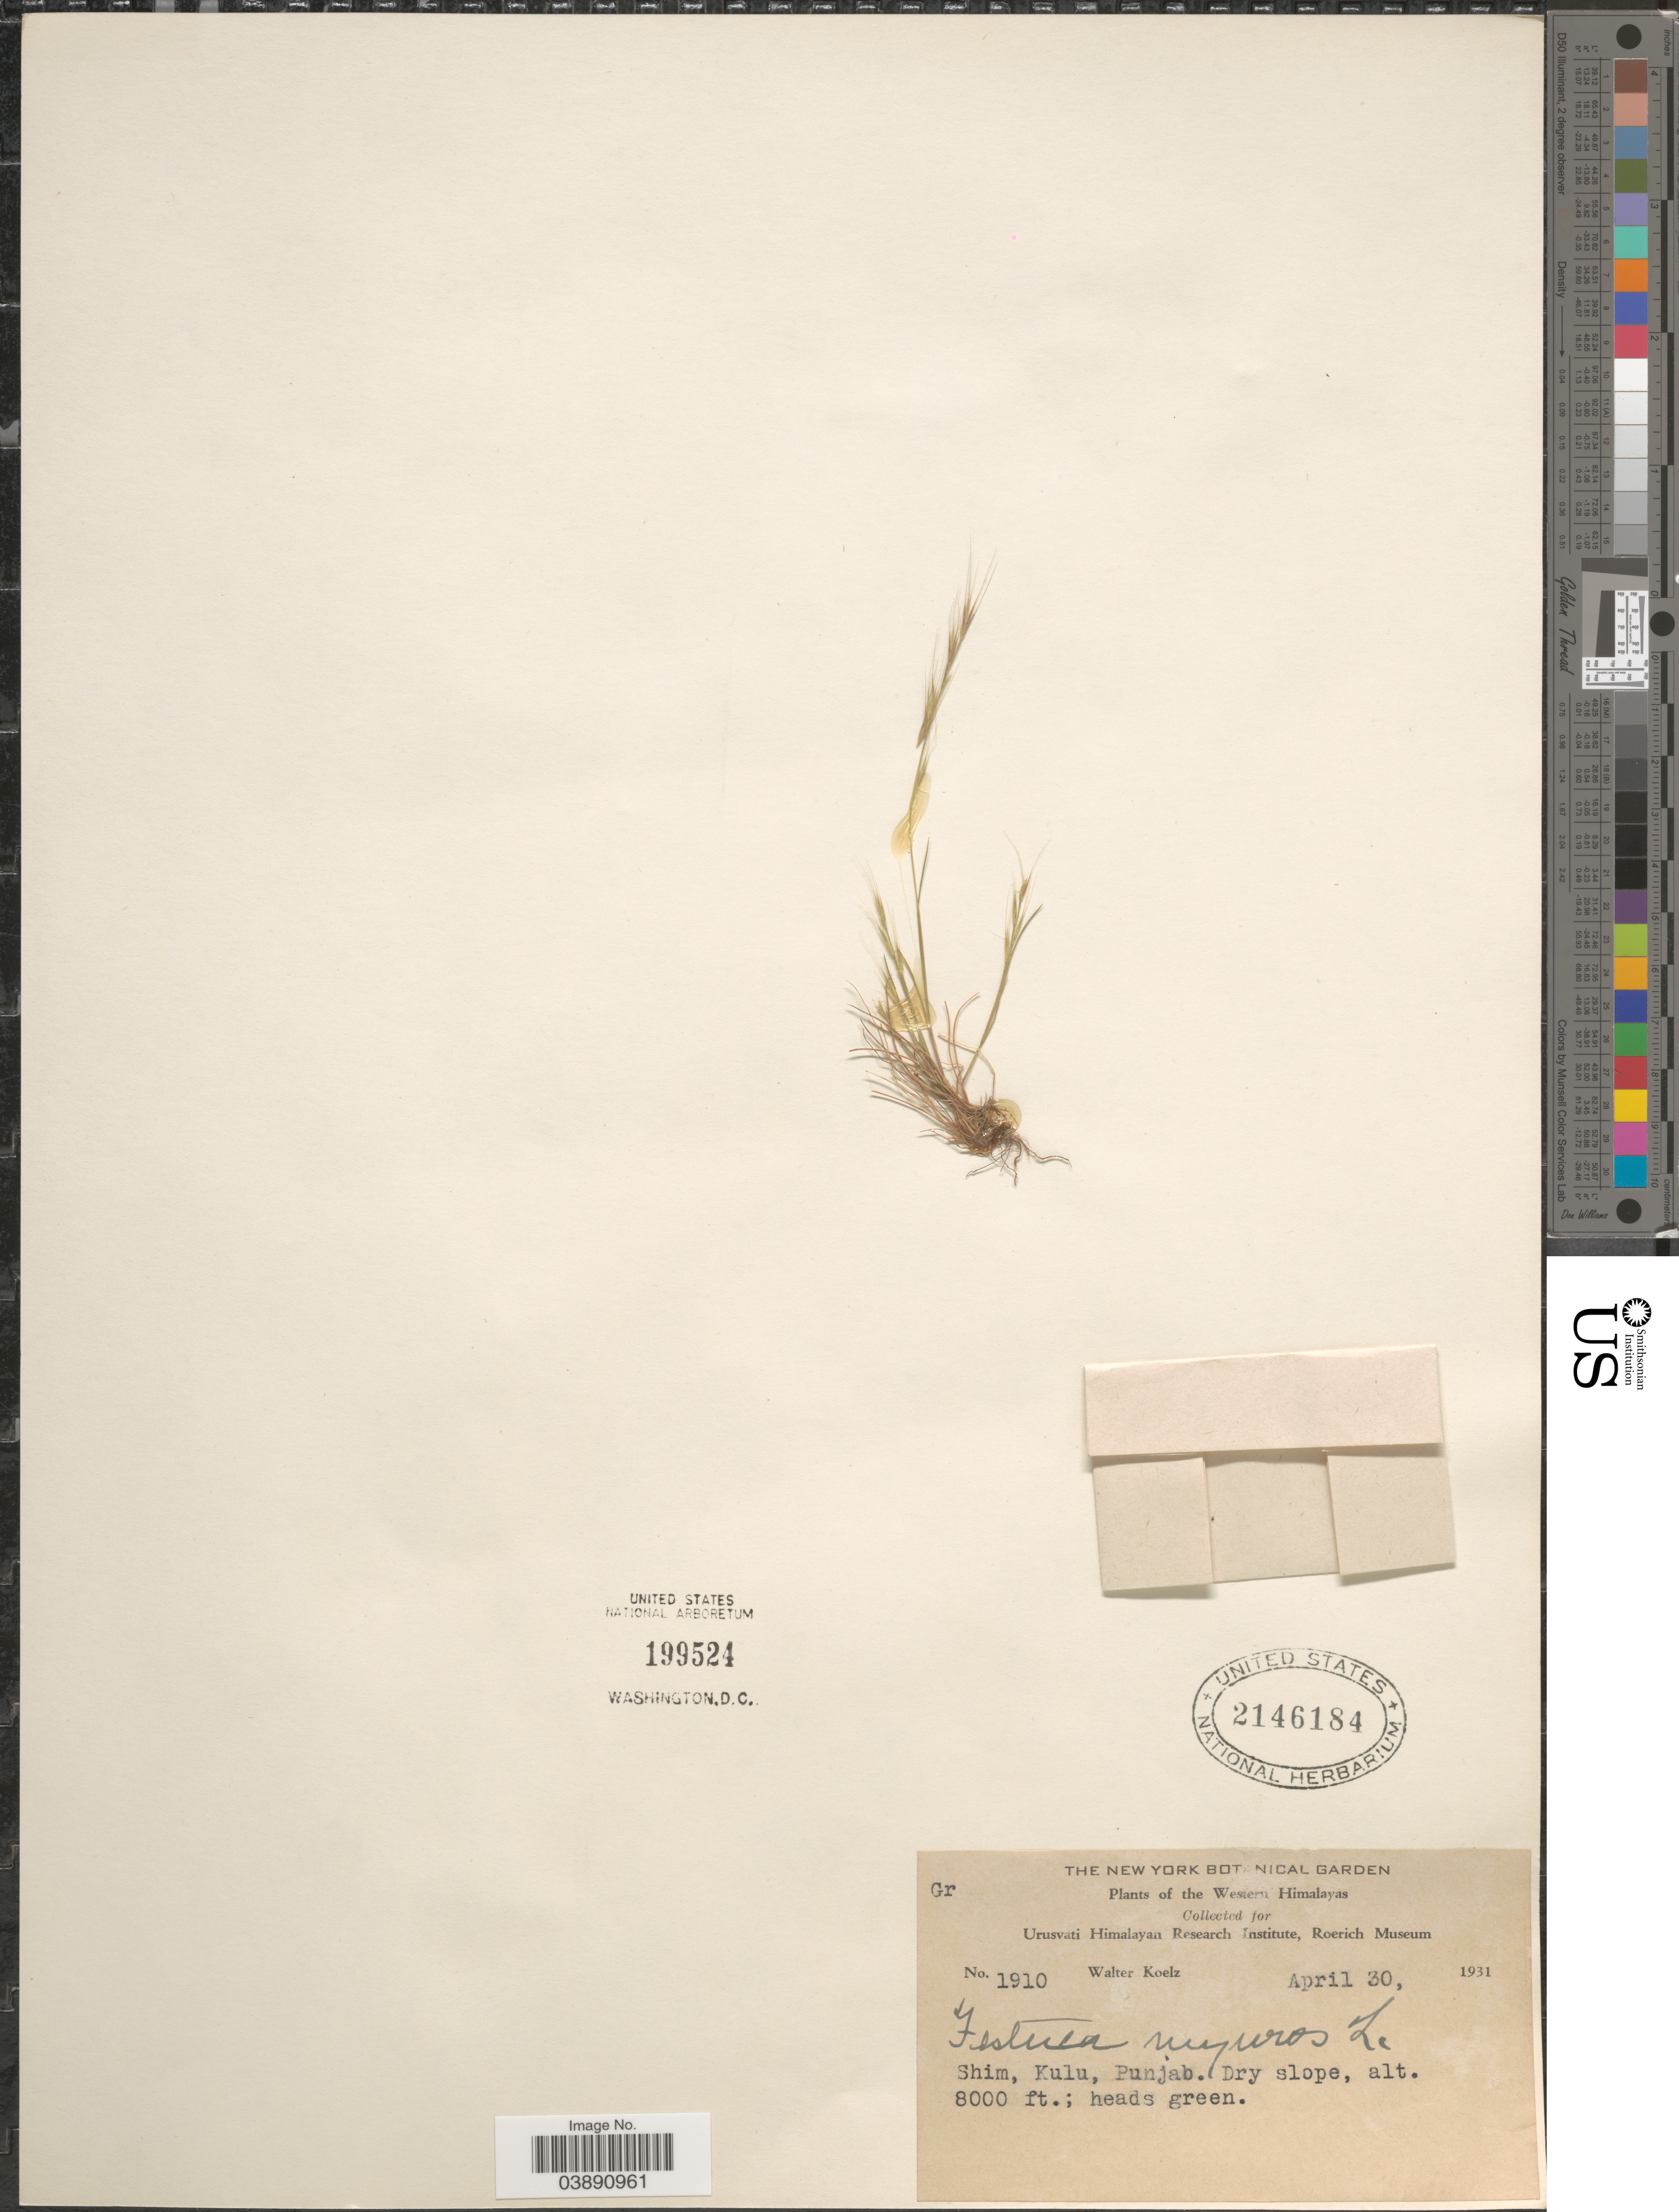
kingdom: Plantae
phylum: Tracheophyta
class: Liliopsida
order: Poales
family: Poaceae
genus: Festuca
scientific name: Festuca myuros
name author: L.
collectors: W. N. Koelz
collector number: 1910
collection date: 1931-04-30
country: India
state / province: Punjab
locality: Western Himalayas. Shim, Kulu.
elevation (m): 2438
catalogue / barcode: US 2146184